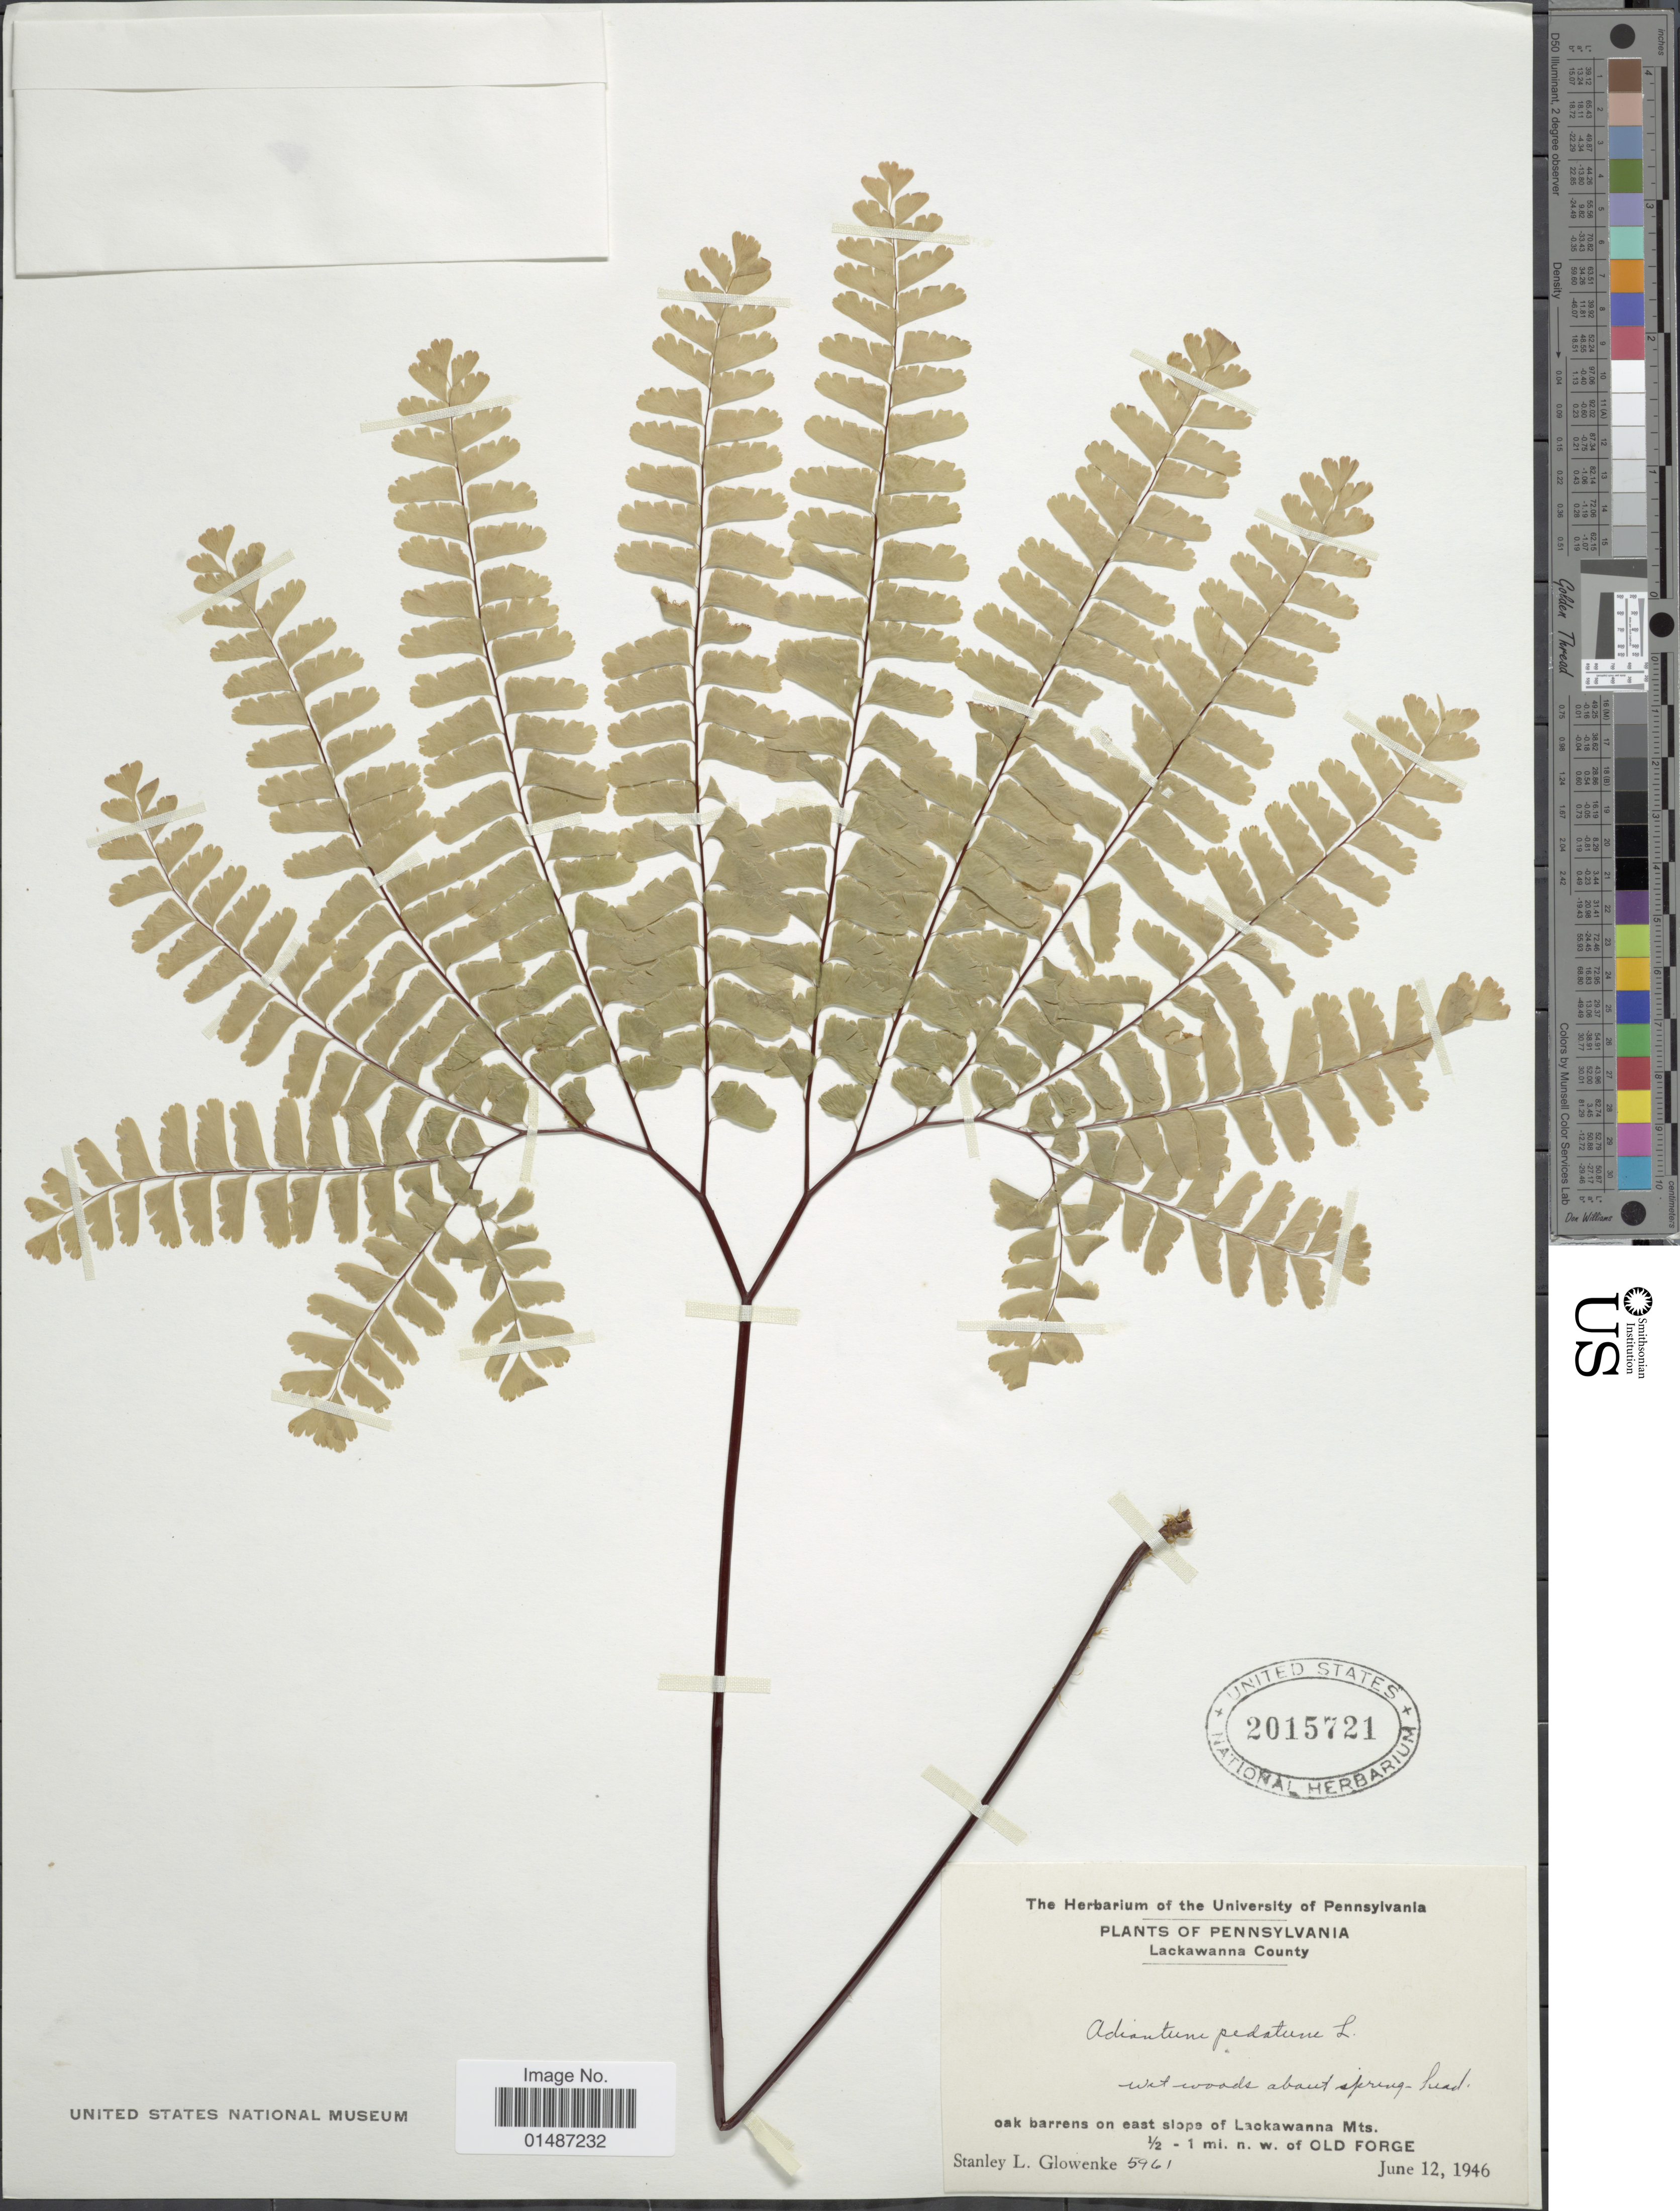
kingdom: Plantae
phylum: Tracheophyta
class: Polypodiopsida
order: Polypodiales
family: Pteridaceae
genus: Adiantum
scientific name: Adiantum pedatum var. pedatum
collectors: S. Glowenke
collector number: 5961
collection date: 1946-06-12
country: United States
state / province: Pennsylvania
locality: Lackawanna County. Oak barrens on east slope of Lackawanna Mts. ½-1 mi. n.w. of Old Forge.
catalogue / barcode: US 2015721